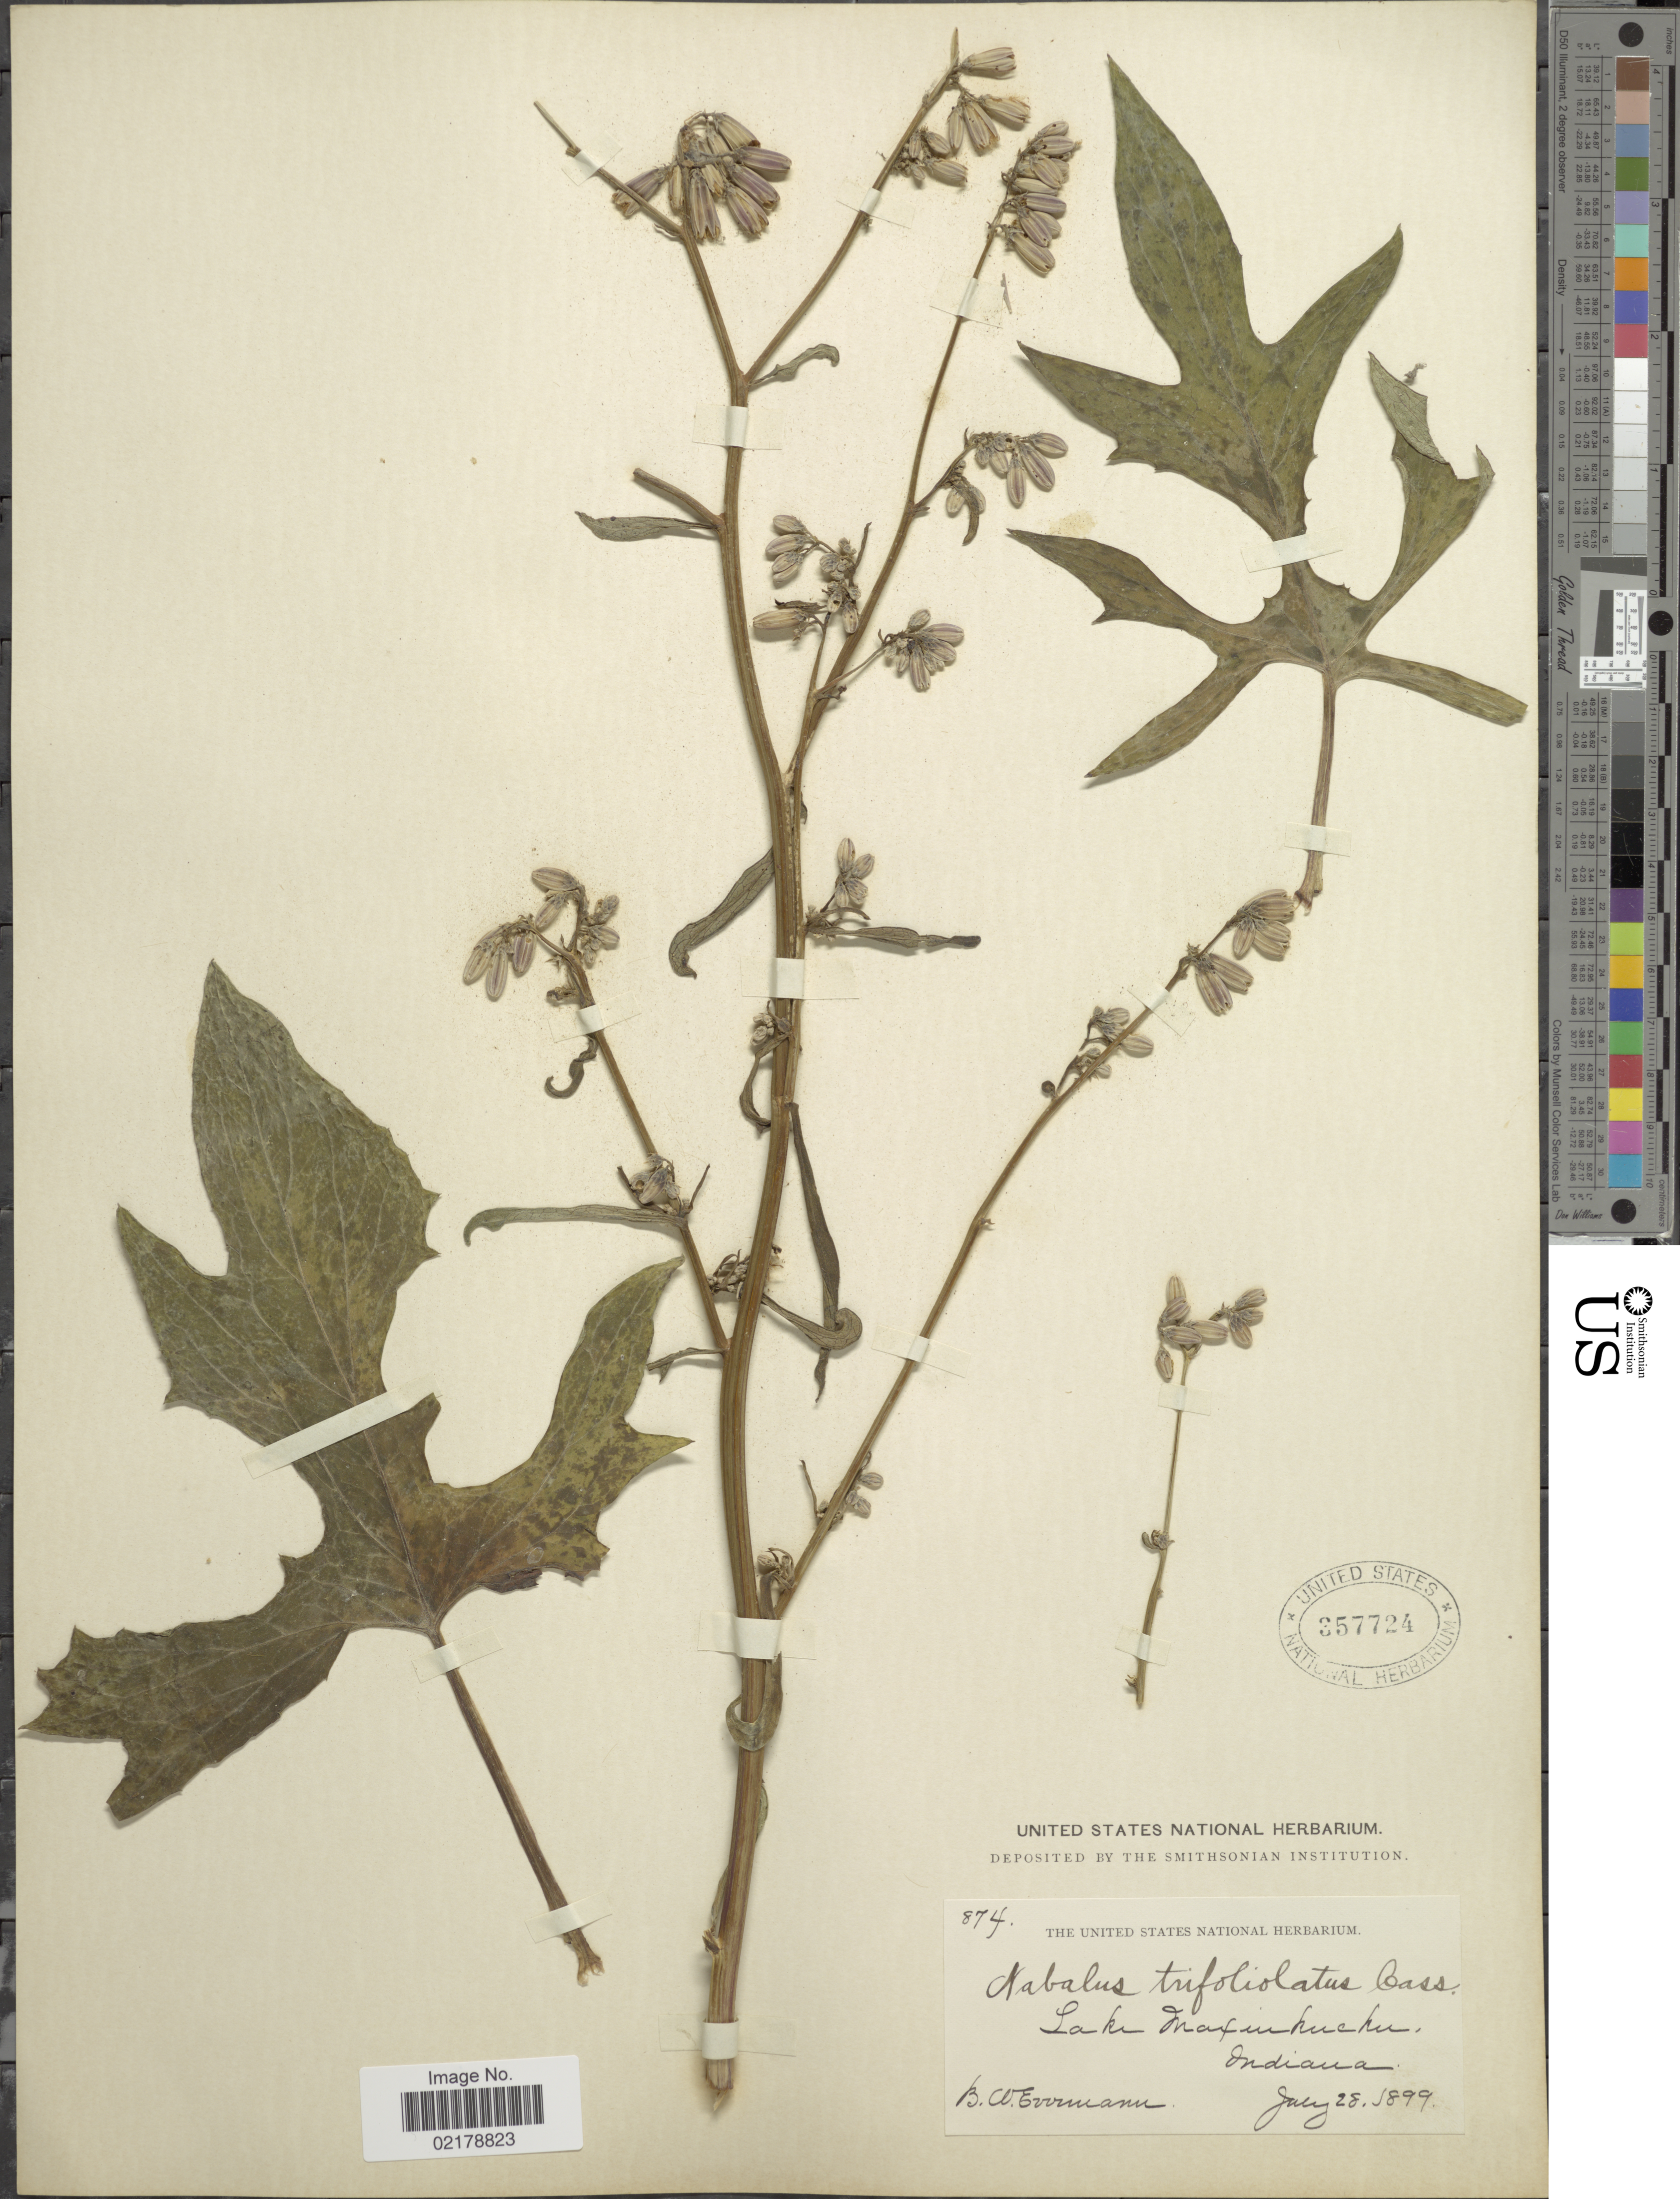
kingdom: Plantae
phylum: Tracheophyta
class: Magnoliopsida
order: Asterales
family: Asteraceae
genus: Nabalus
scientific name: Nabalus albus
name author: (L.) Hook.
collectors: B. W. Evermann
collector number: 874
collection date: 1899-07-28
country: United States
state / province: Indiana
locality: Lake Maxinkuckee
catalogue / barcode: US 357724